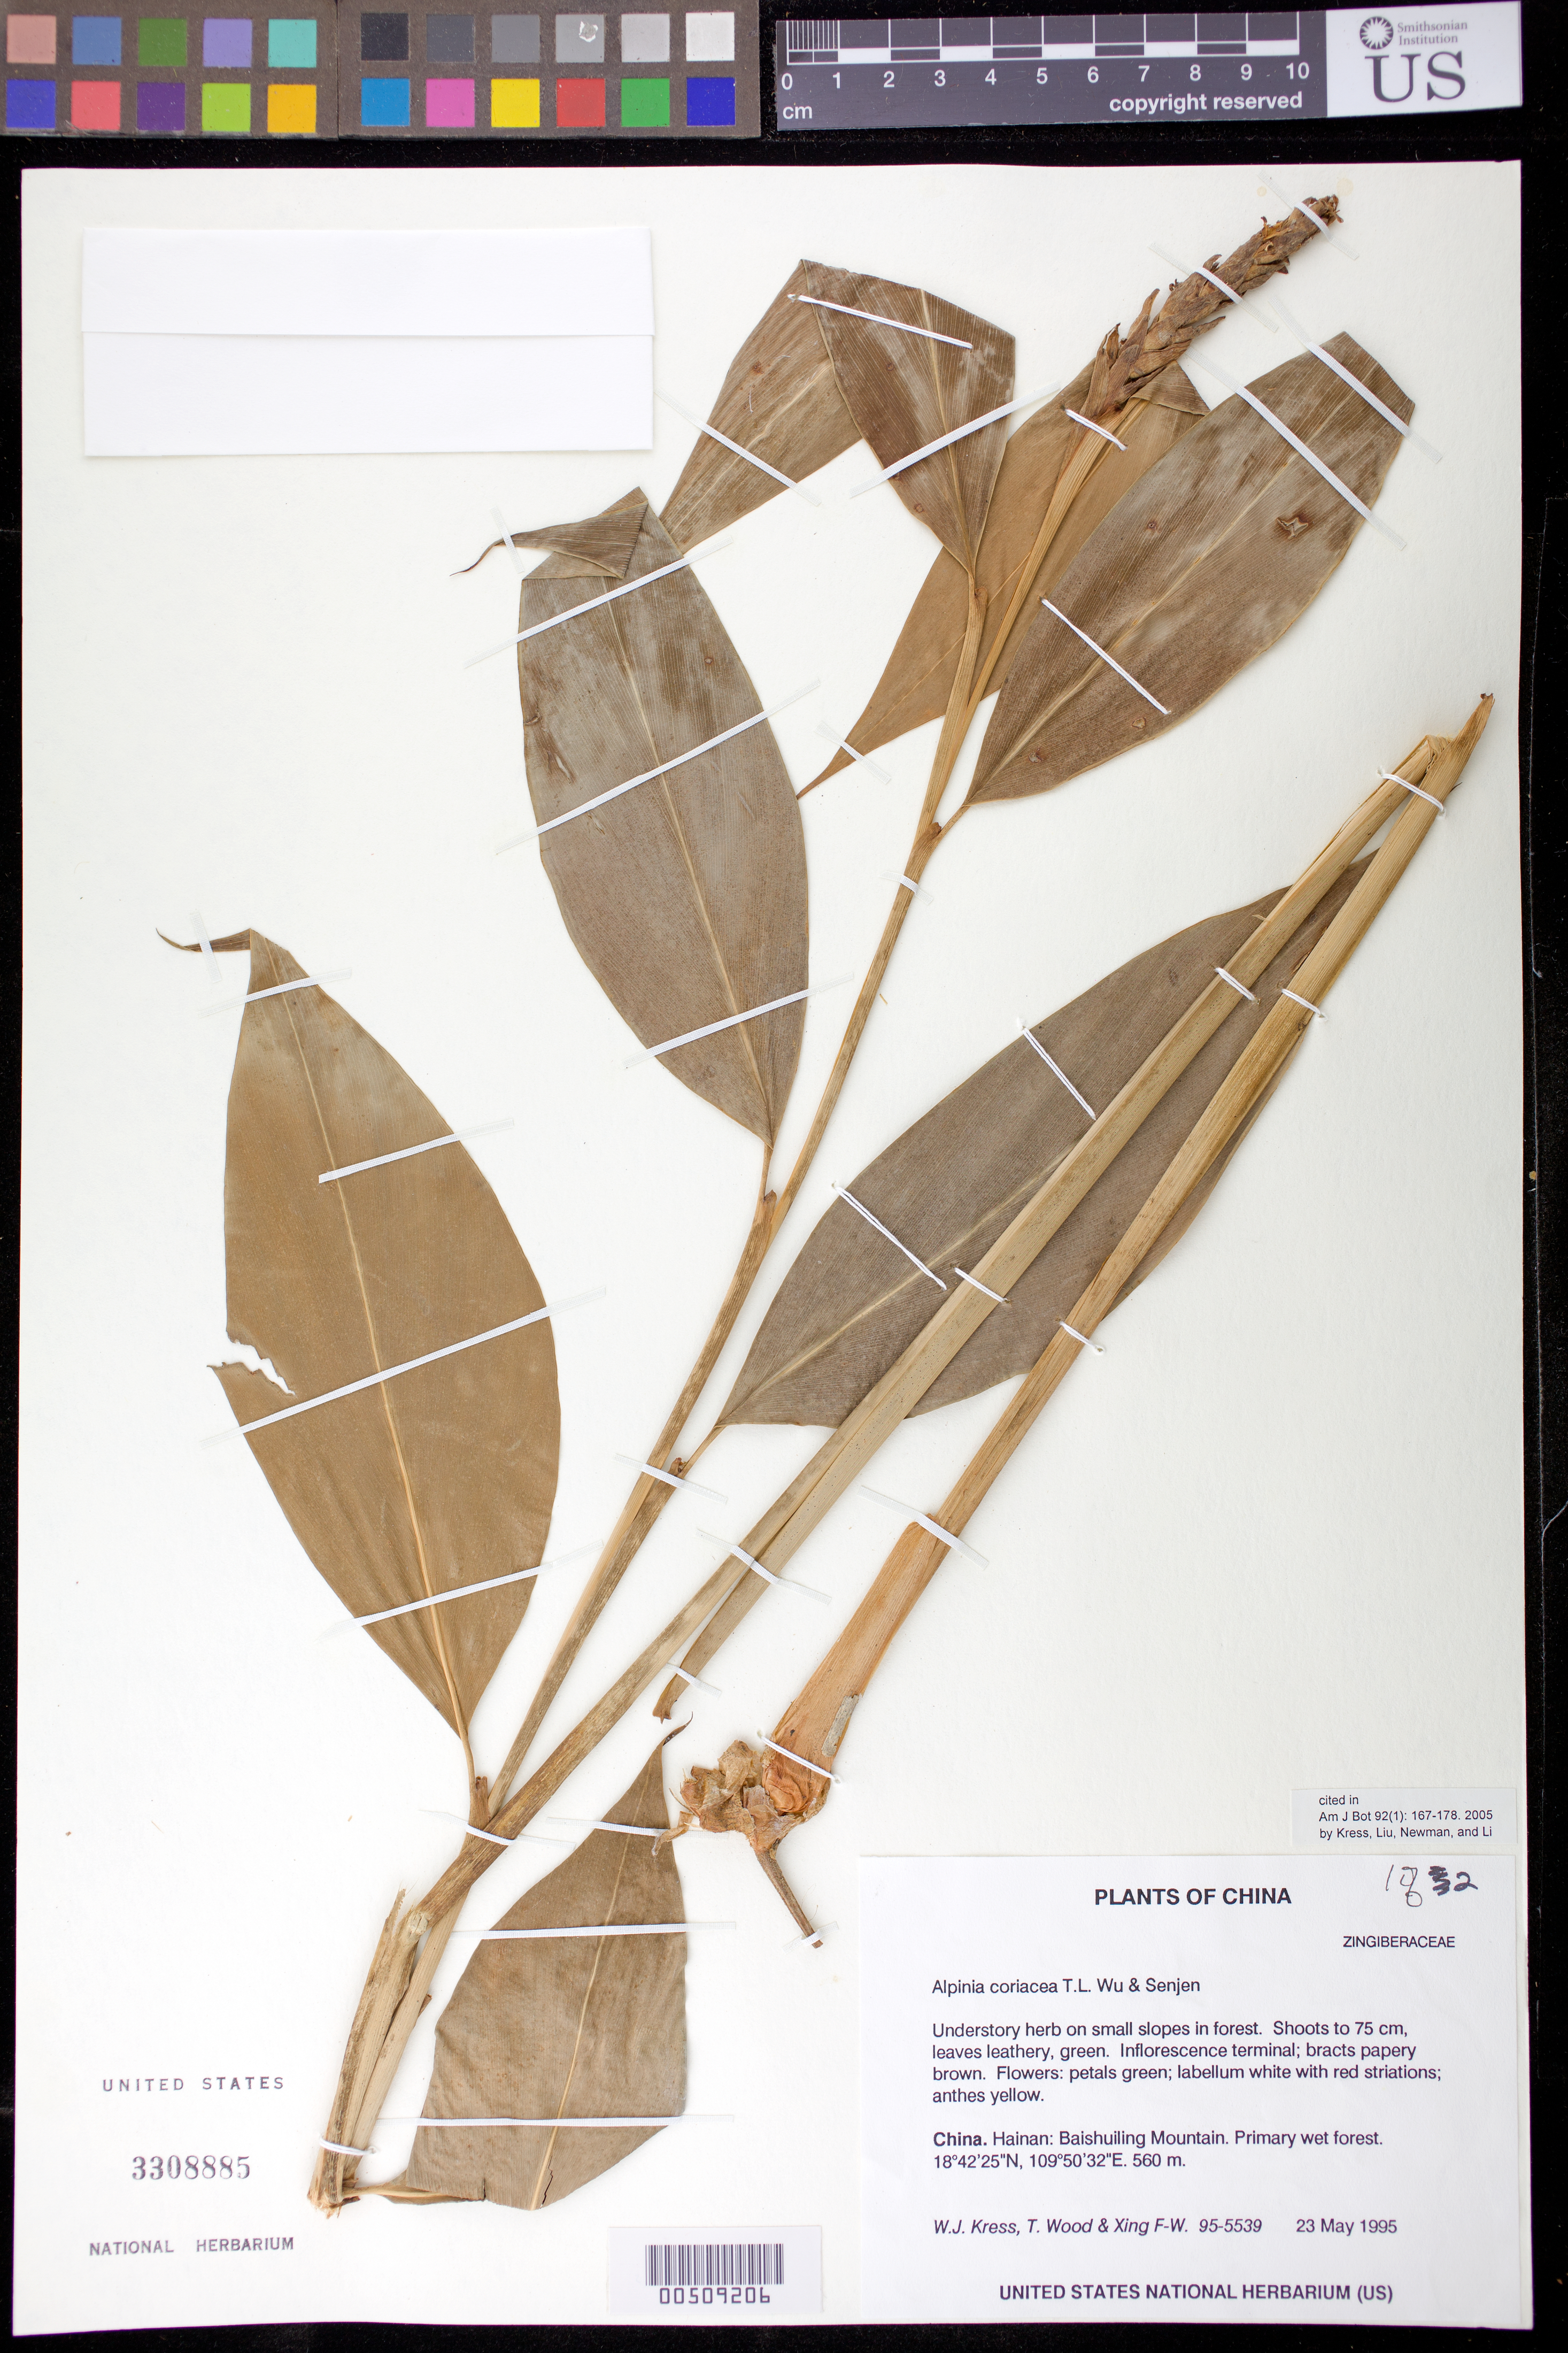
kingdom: Plantae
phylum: Tracheophyta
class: Liliopsida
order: Zingiberales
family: Zingiberaceae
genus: Alpinia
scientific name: Alpinia coriacea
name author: T.L. Wu & S.J. Chen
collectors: W. J. Kress, T. Wood & F. Xing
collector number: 95-5539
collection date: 1995-05-23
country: China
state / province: Hainan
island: Hainan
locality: Baishuiling Mountain. Primary wet forest.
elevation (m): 560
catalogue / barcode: US 3308885